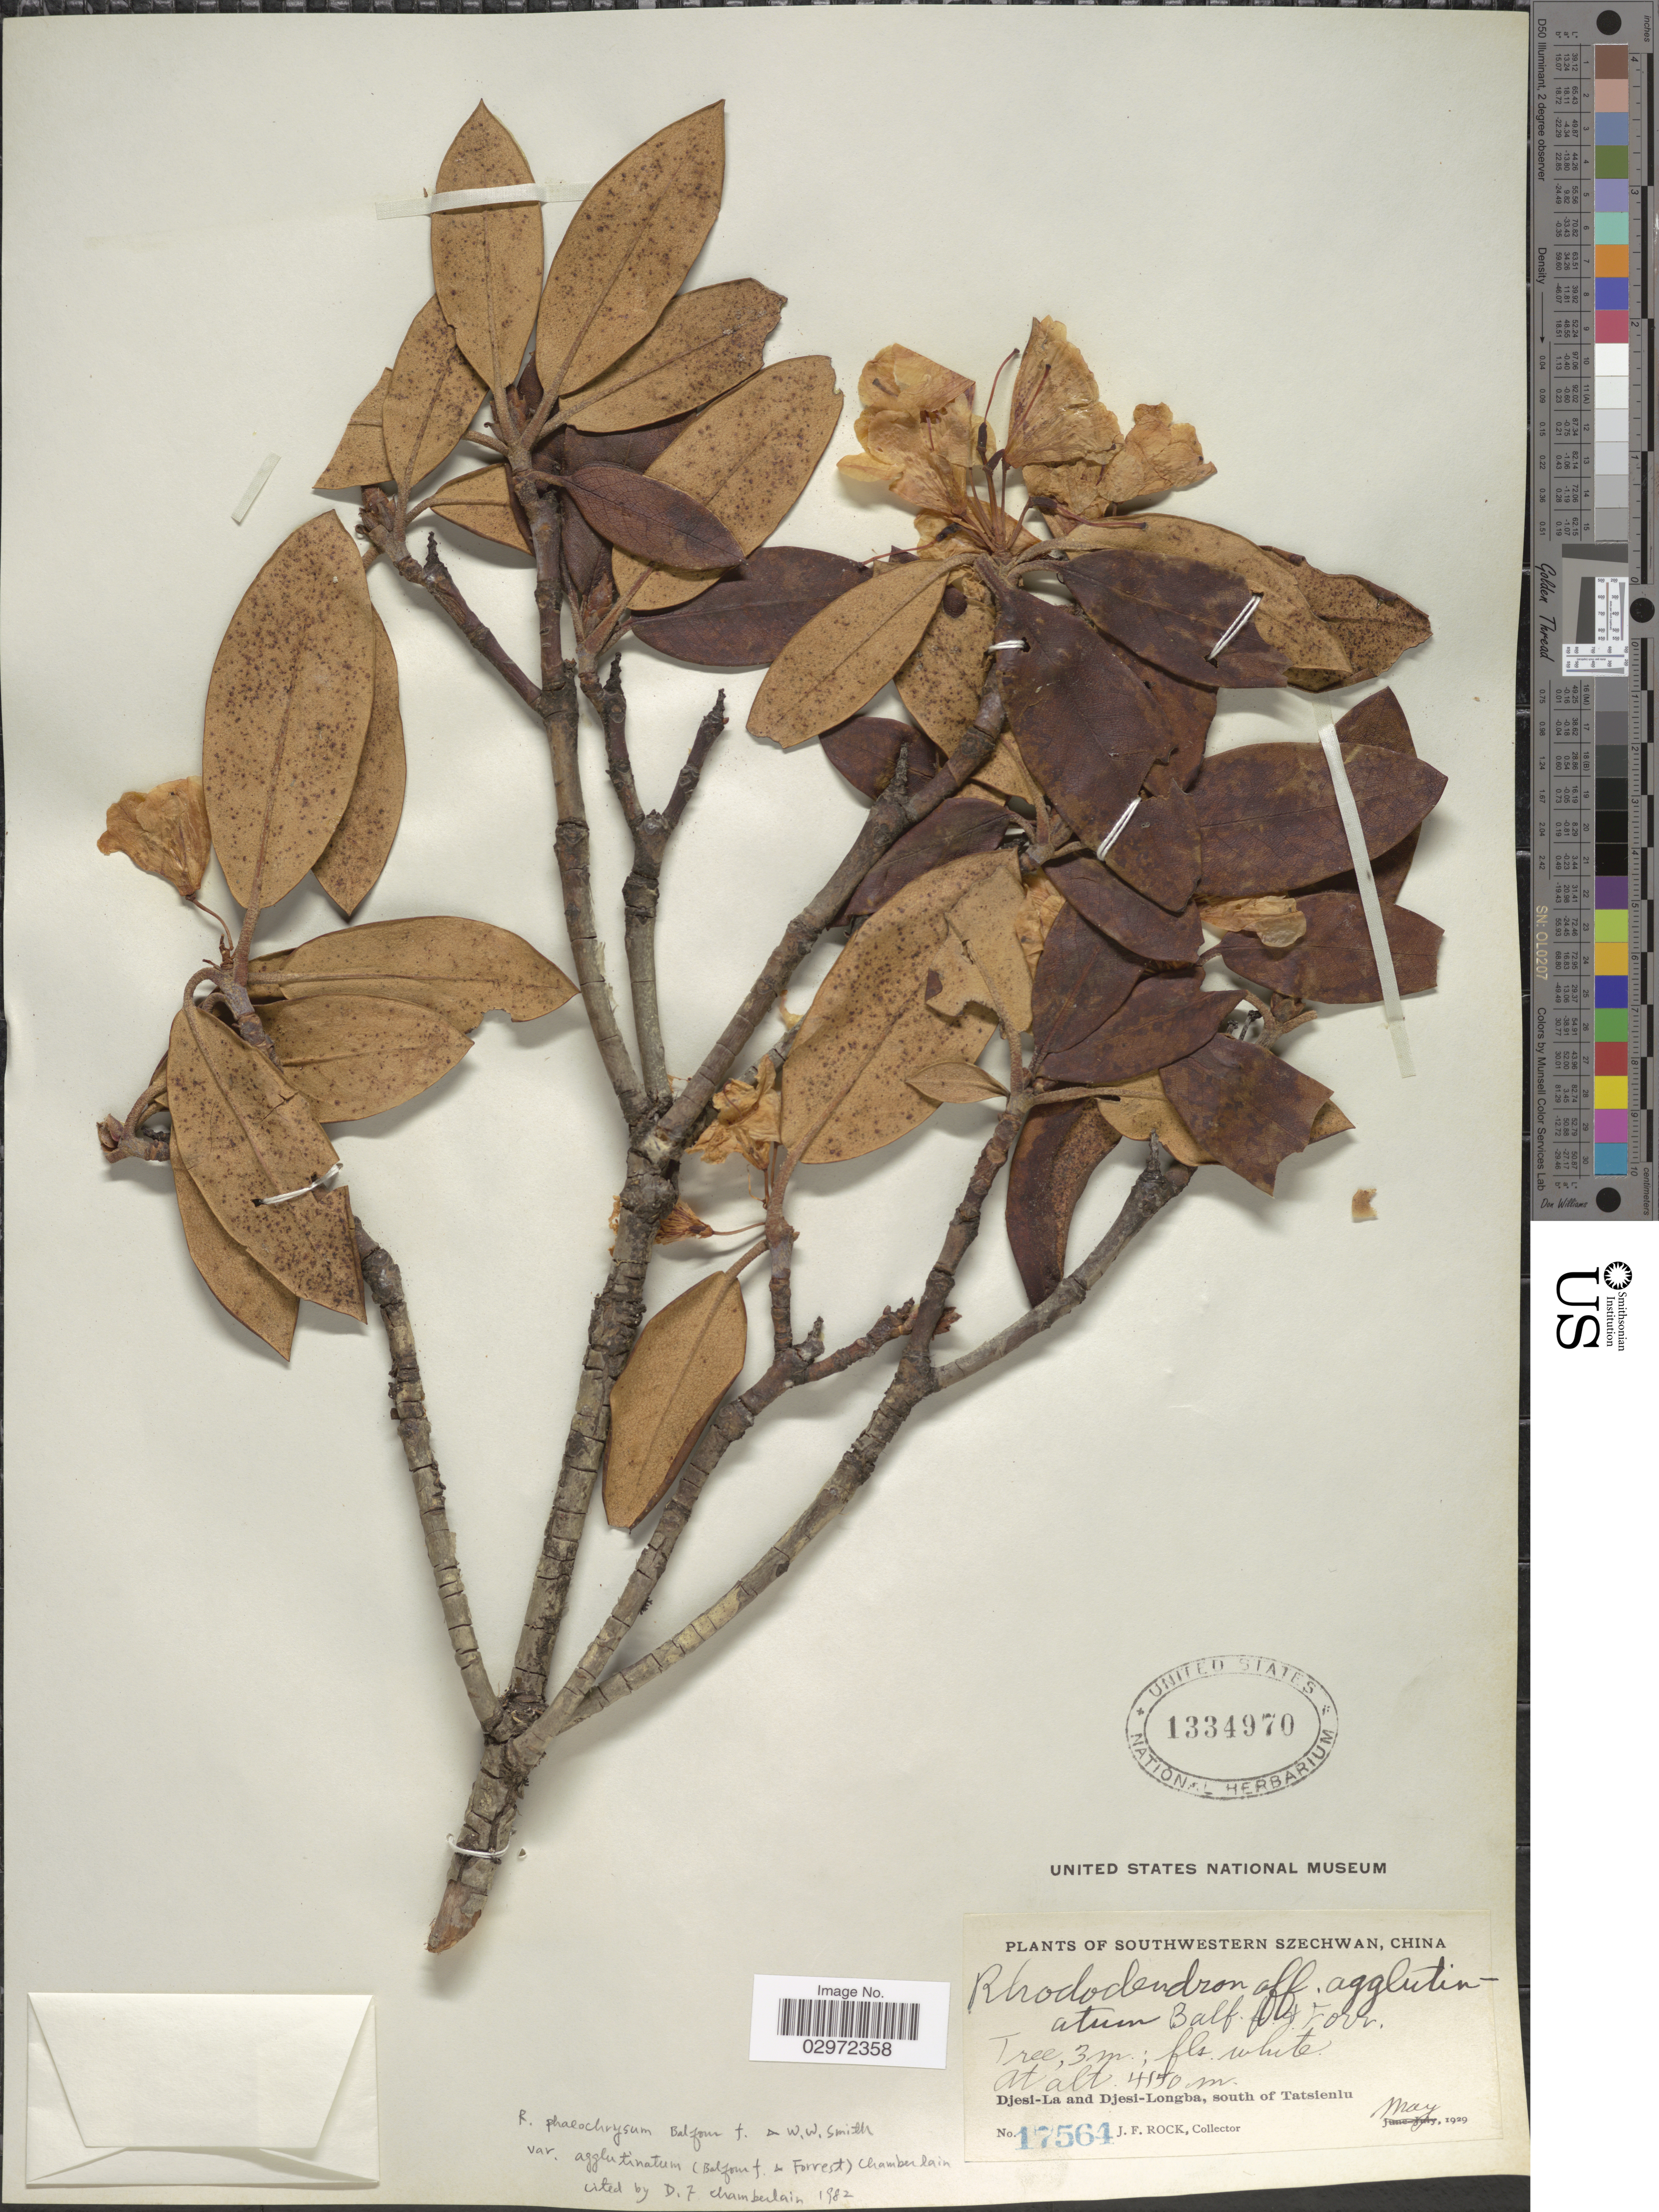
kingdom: Plantae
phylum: Tracheophyta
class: Magnoliopsida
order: Ericales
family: Ericaceae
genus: Rhododendron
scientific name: Rhododendron phaeochrysum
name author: Balf. f. & W.W. Sm.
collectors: J. Rock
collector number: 17564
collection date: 1929-05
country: China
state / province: Sichuan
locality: Southwestern Szechwan, Djesi-La and Djesi-Longba, south of Tatsienlu.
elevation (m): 4150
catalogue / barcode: US 1334970